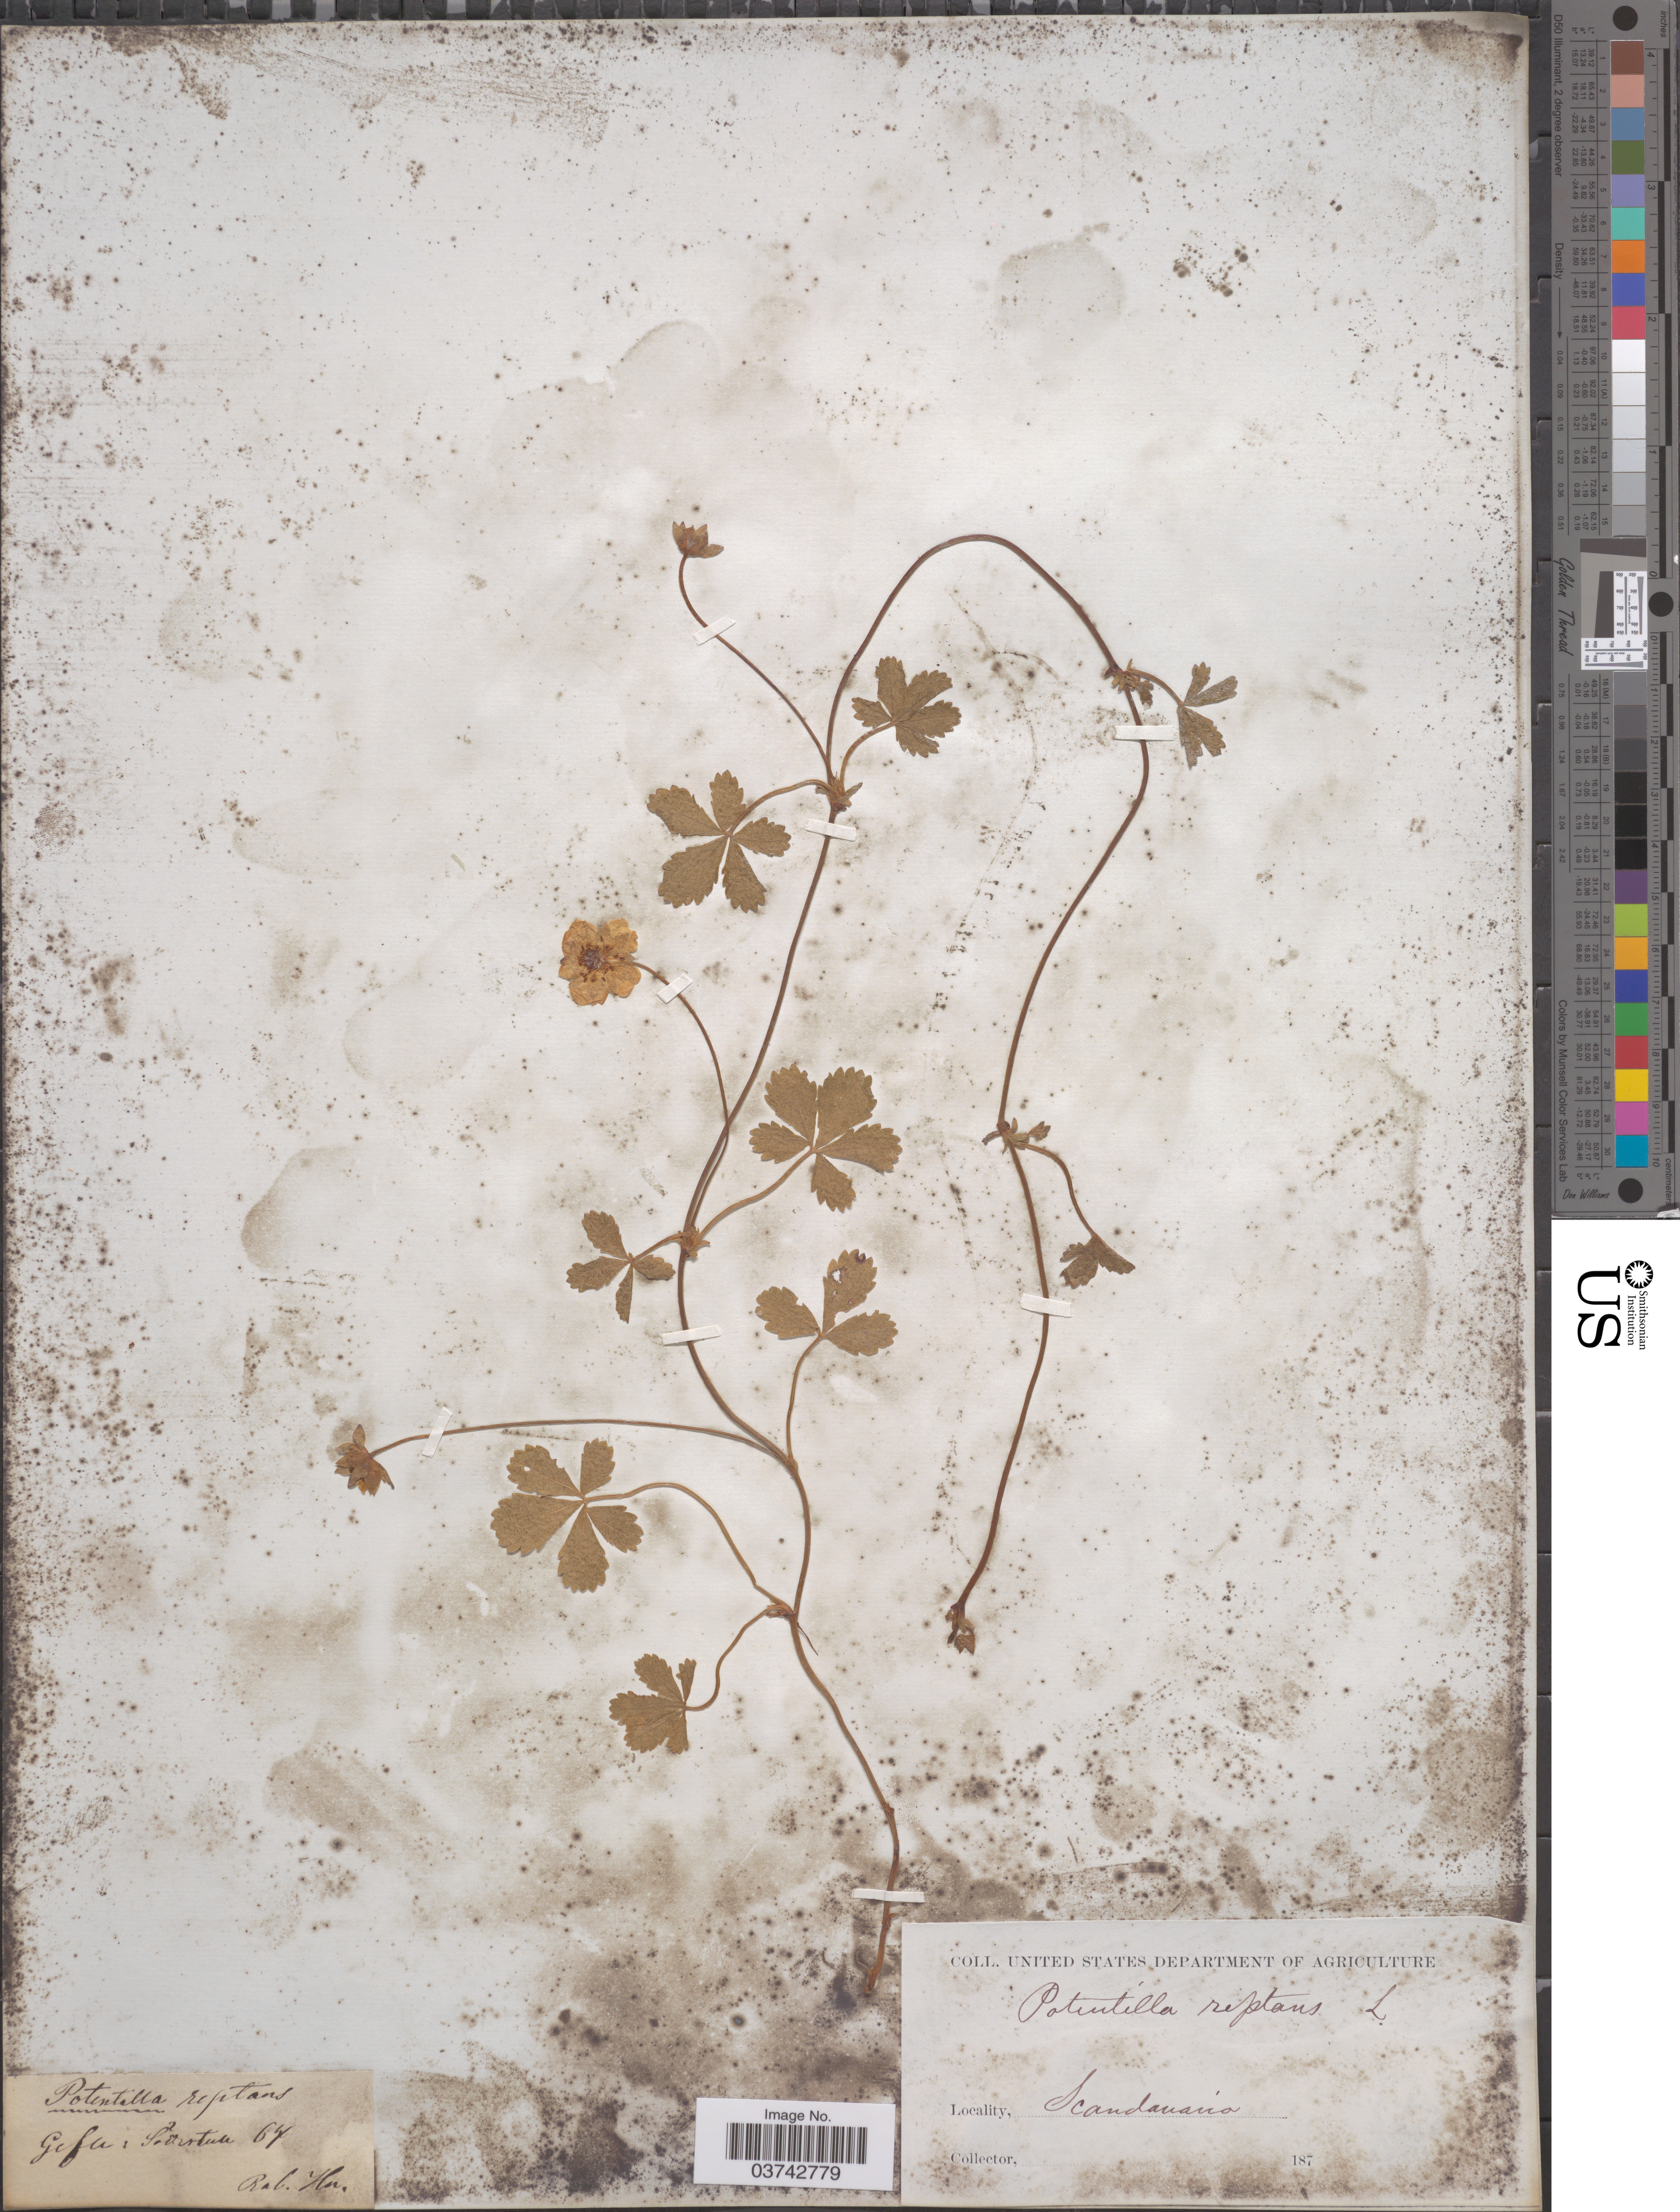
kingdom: Plantae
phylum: Tracheophyta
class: Magnoliopsida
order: Rosales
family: Rosaceae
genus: Potentilla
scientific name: Potentilla reptans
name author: L.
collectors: R. Hn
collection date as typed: Transcribed d/m/y: //67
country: Sweden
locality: Gefle: Södertull.